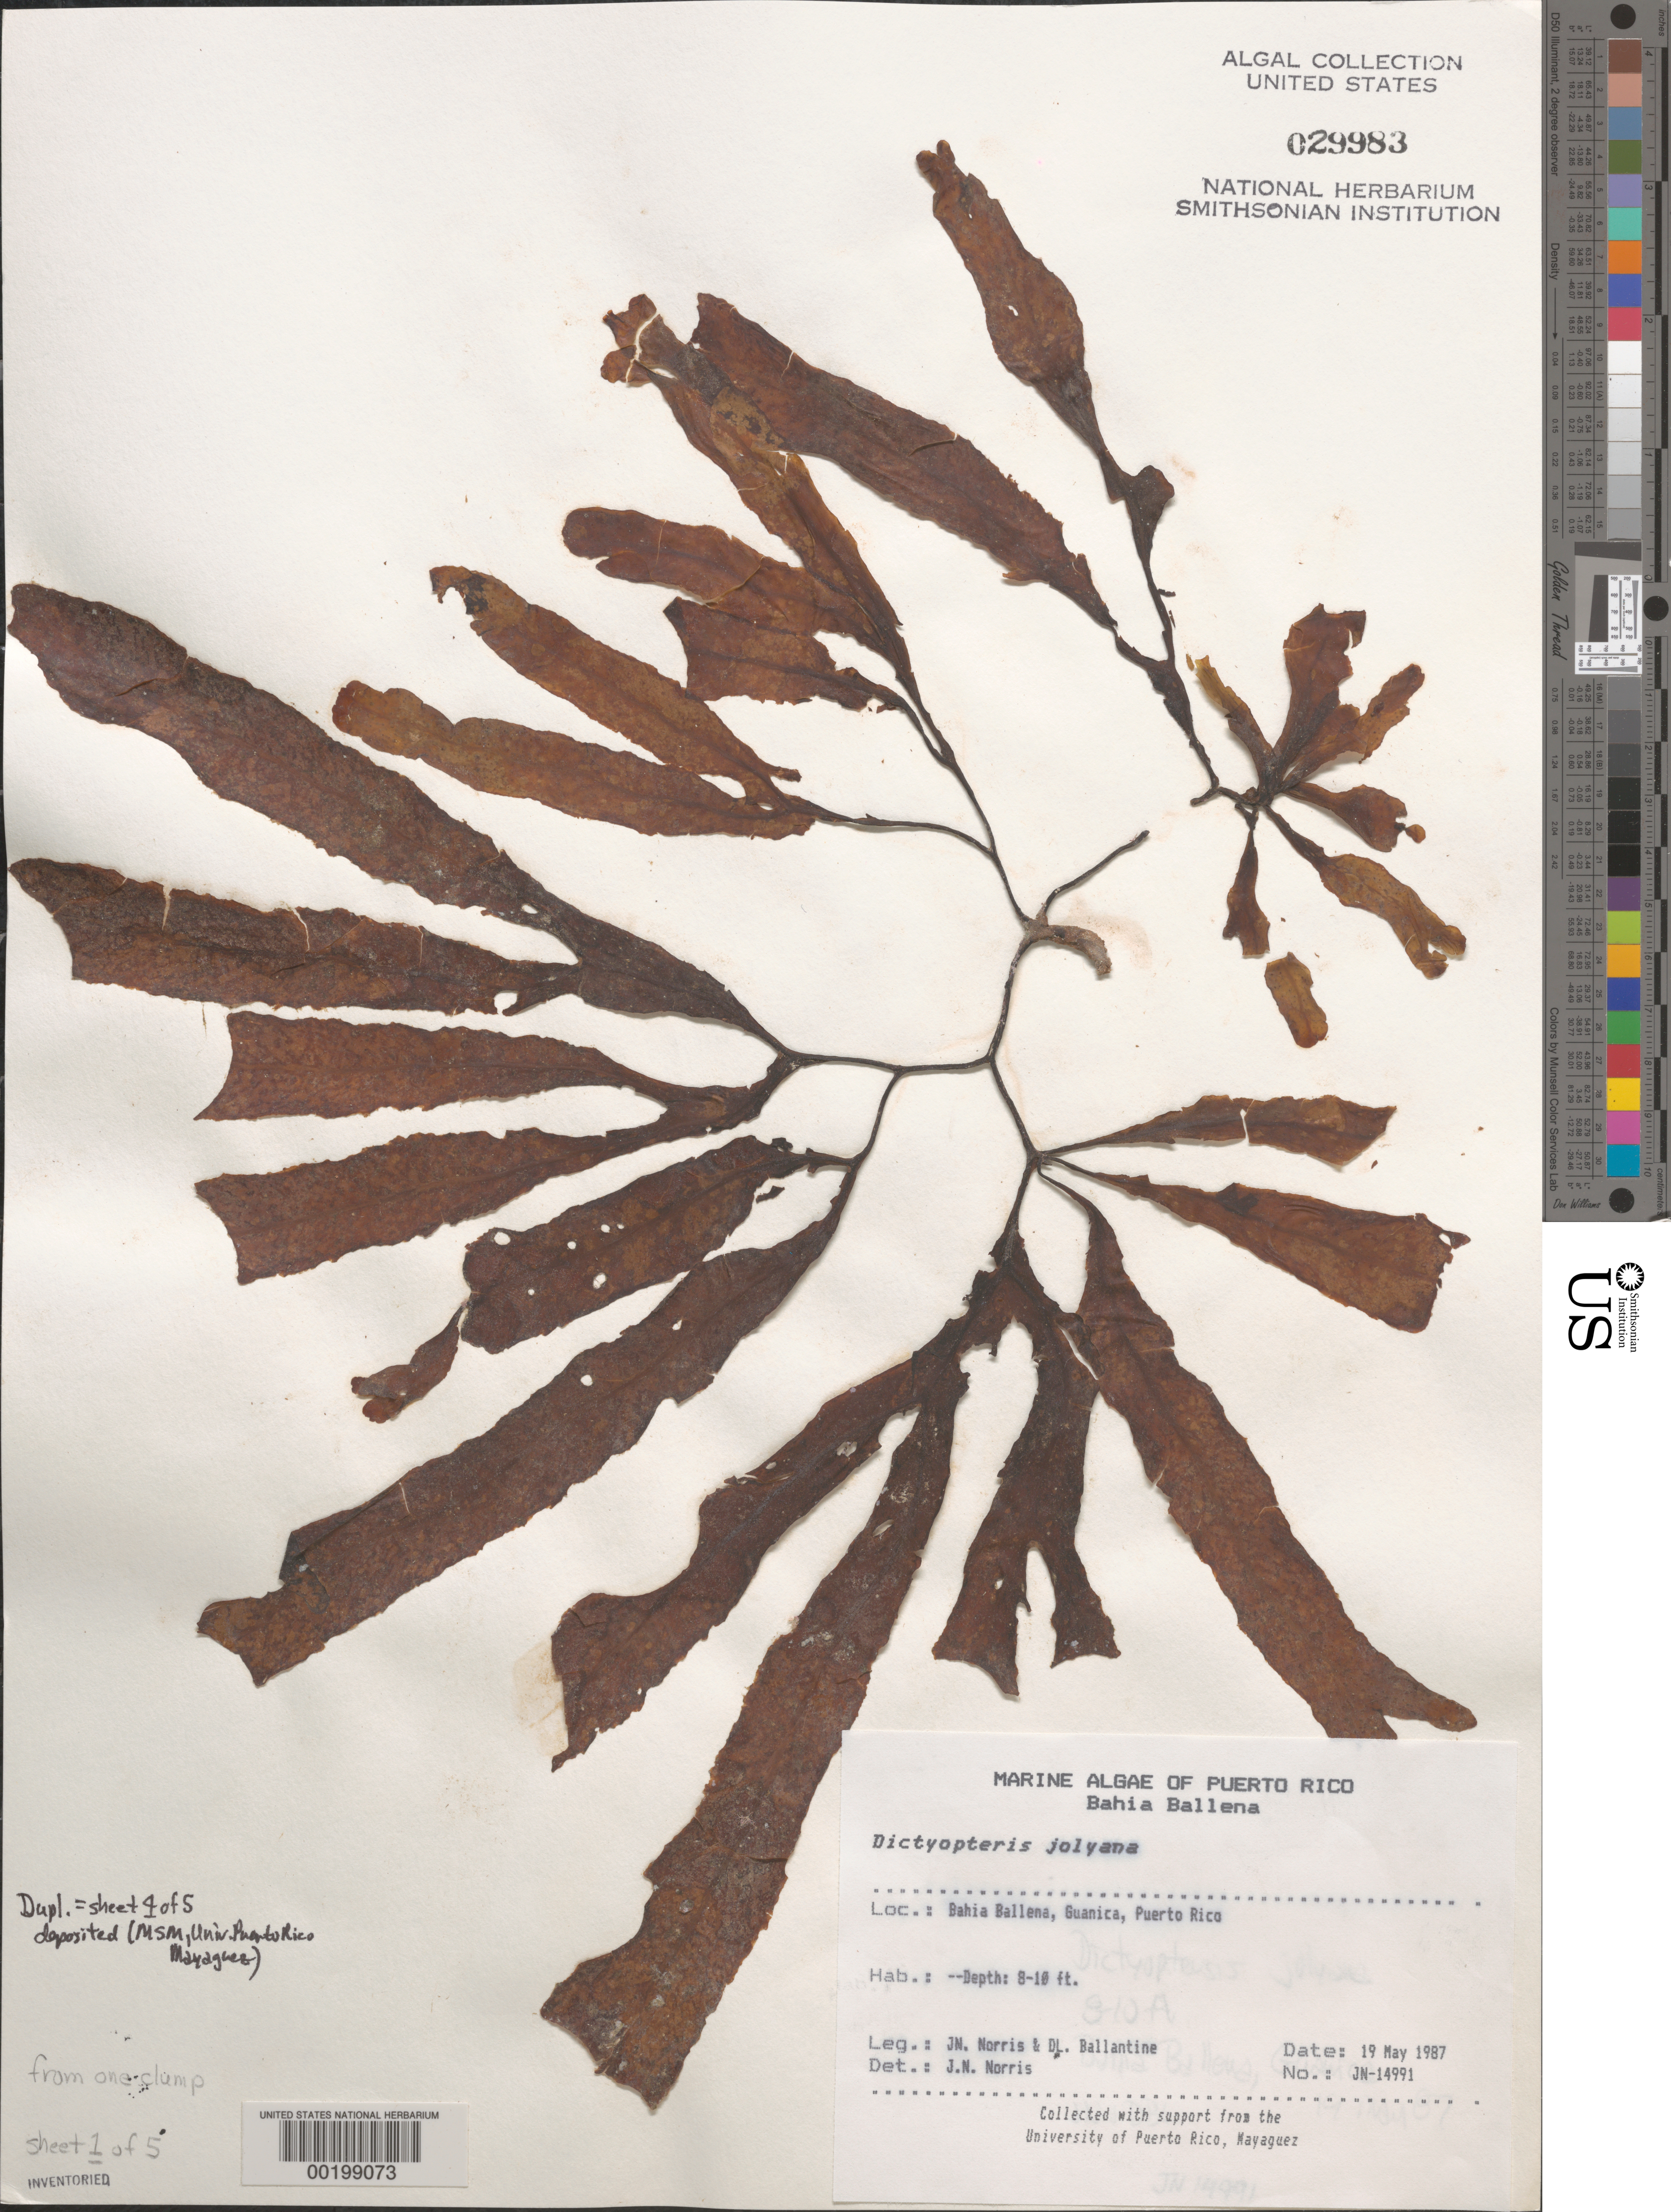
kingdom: Chromista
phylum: Ochrophyta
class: Phaeophyceae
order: Dictyotales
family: Dictyotaceae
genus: Dictyopteris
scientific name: Dictyopteris jolyana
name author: E.C. Oliveira & R.P. Furtado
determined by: Norris, James N.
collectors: J. N. Norris & D.L. Ballantine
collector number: JN-14991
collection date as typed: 19 May 1987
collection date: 1987-05-19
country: Puerto Rico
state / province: Guanica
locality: Bahia Ballena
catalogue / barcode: US 29983